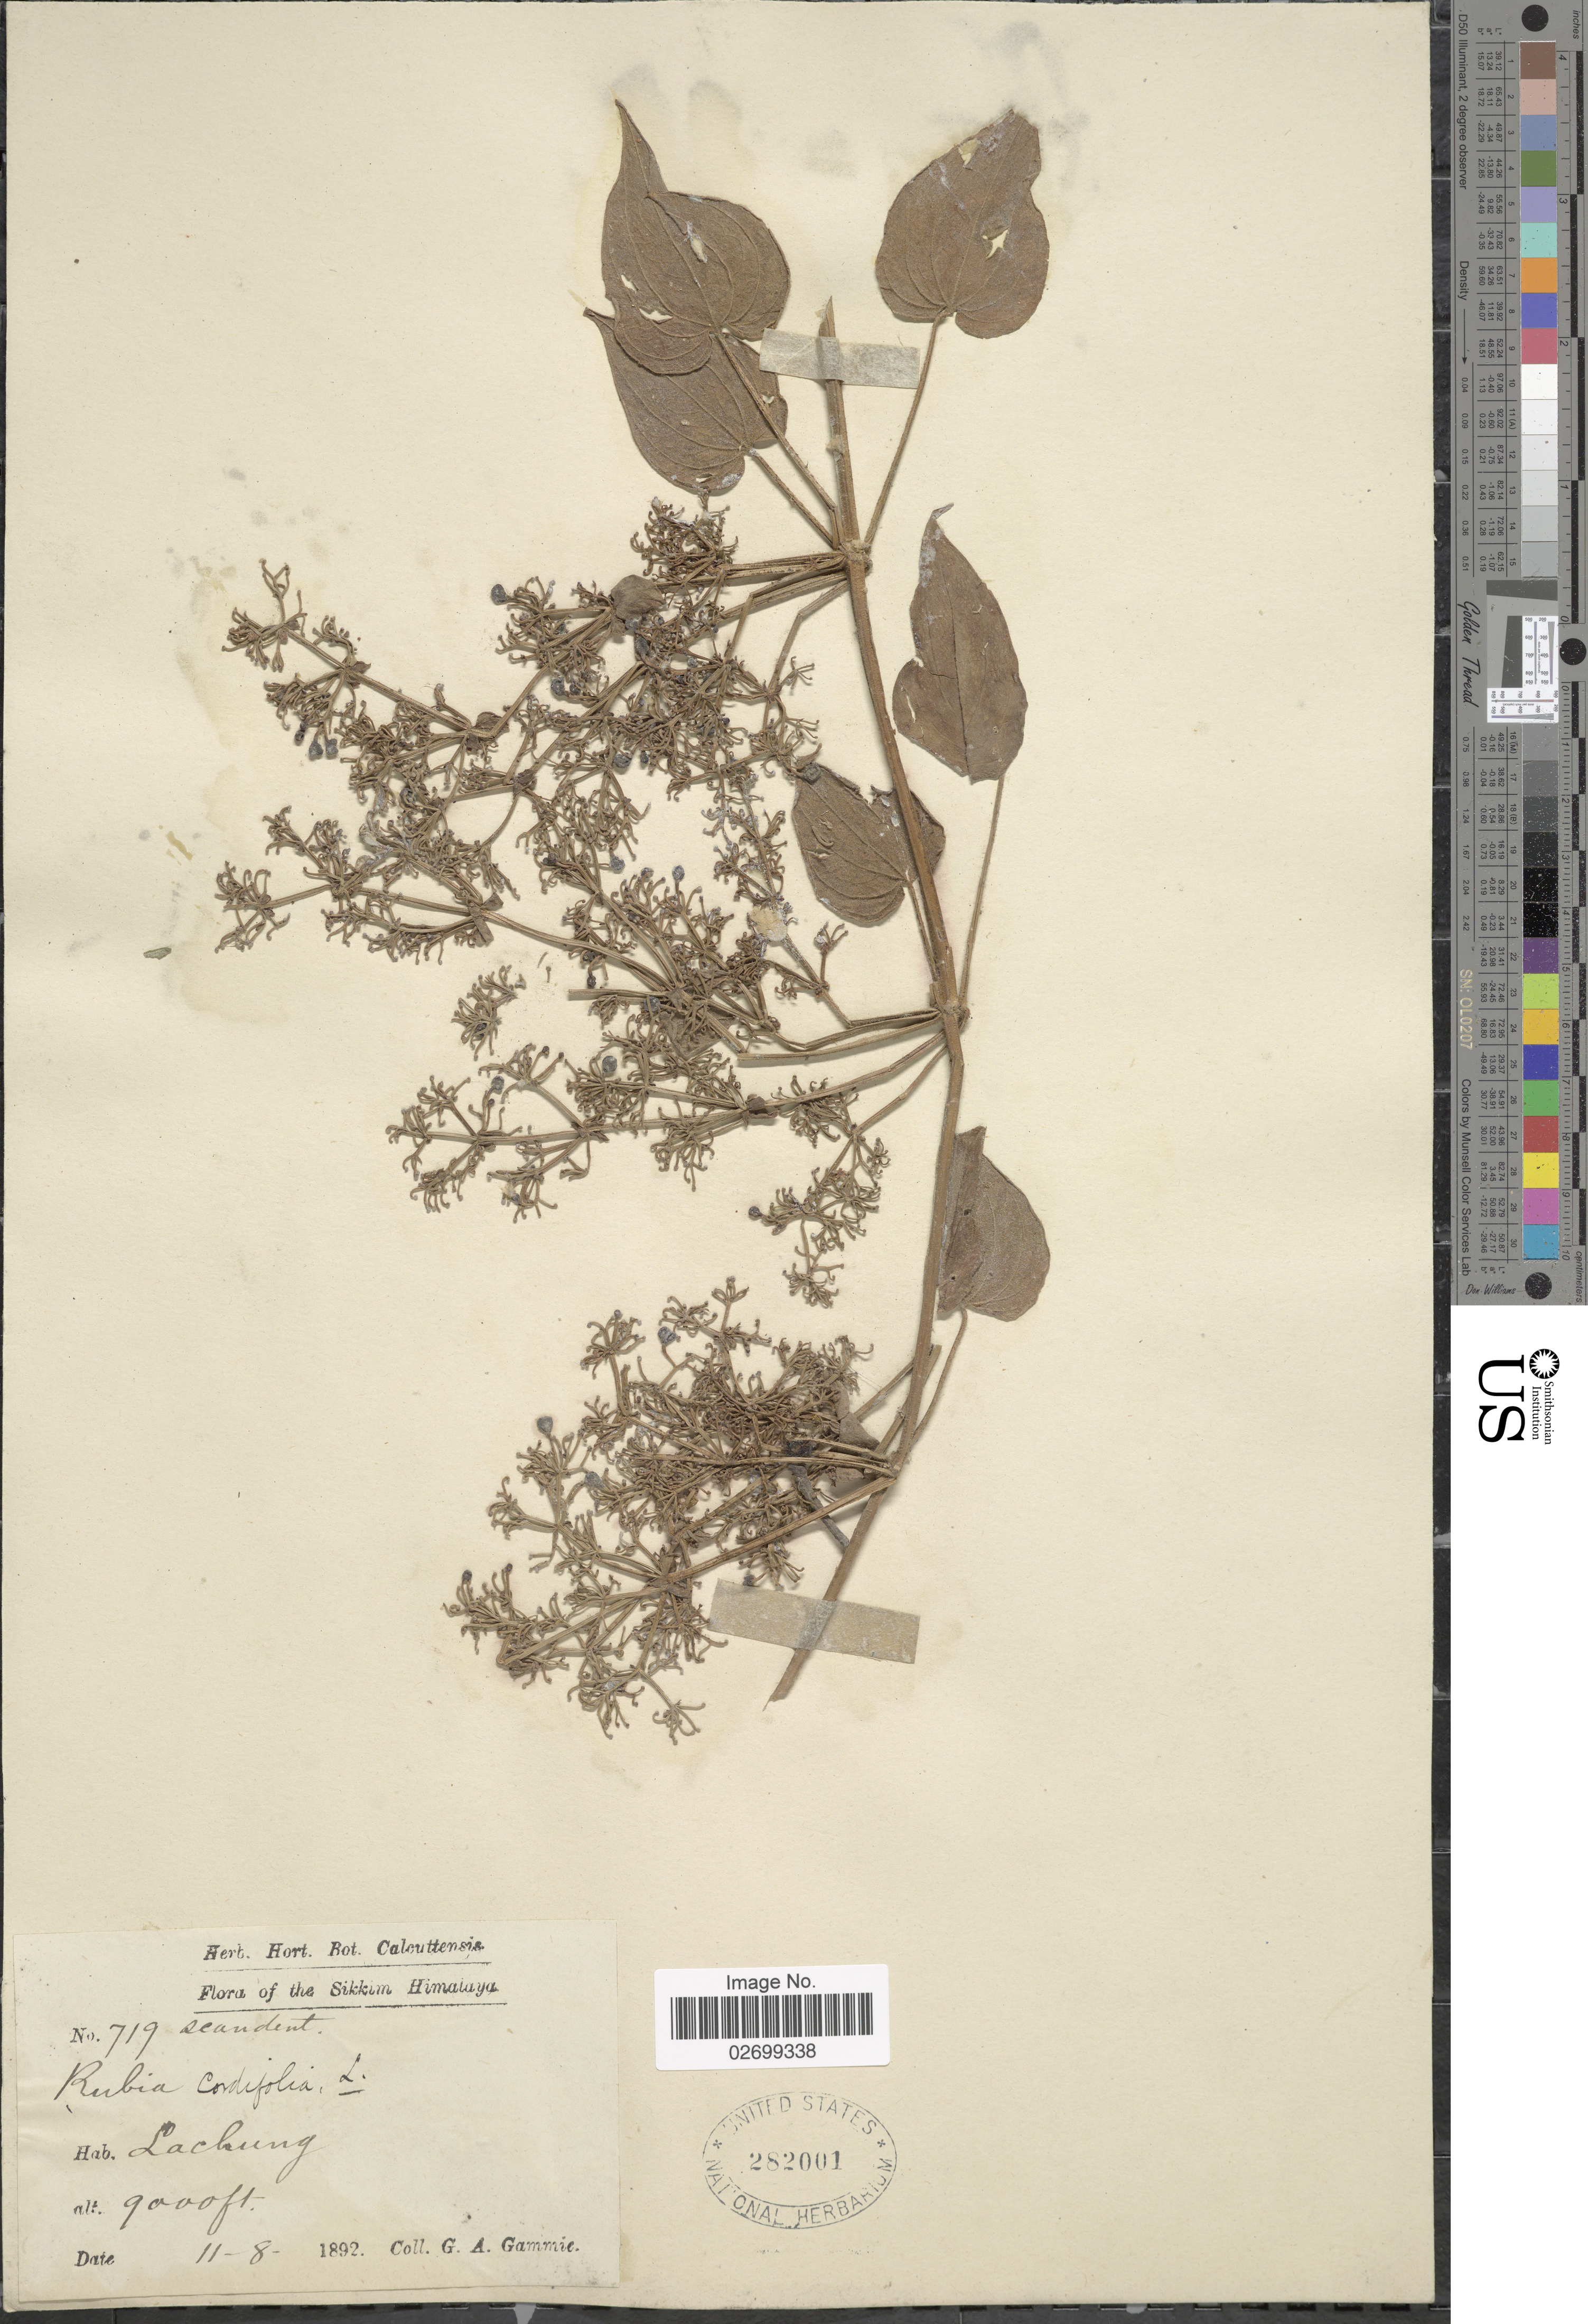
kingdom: Plantae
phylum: Tracheophyta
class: Magnoliopsida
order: Gentianales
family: Rubiaceae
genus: Rubia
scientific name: Rubia cordifolia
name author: L.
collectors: G. Gammie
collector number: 719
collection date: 1892-08-11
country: India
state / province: Sikkim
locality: Sikkim Himalaya, Lachung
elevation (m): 2743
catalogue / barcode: US 282001